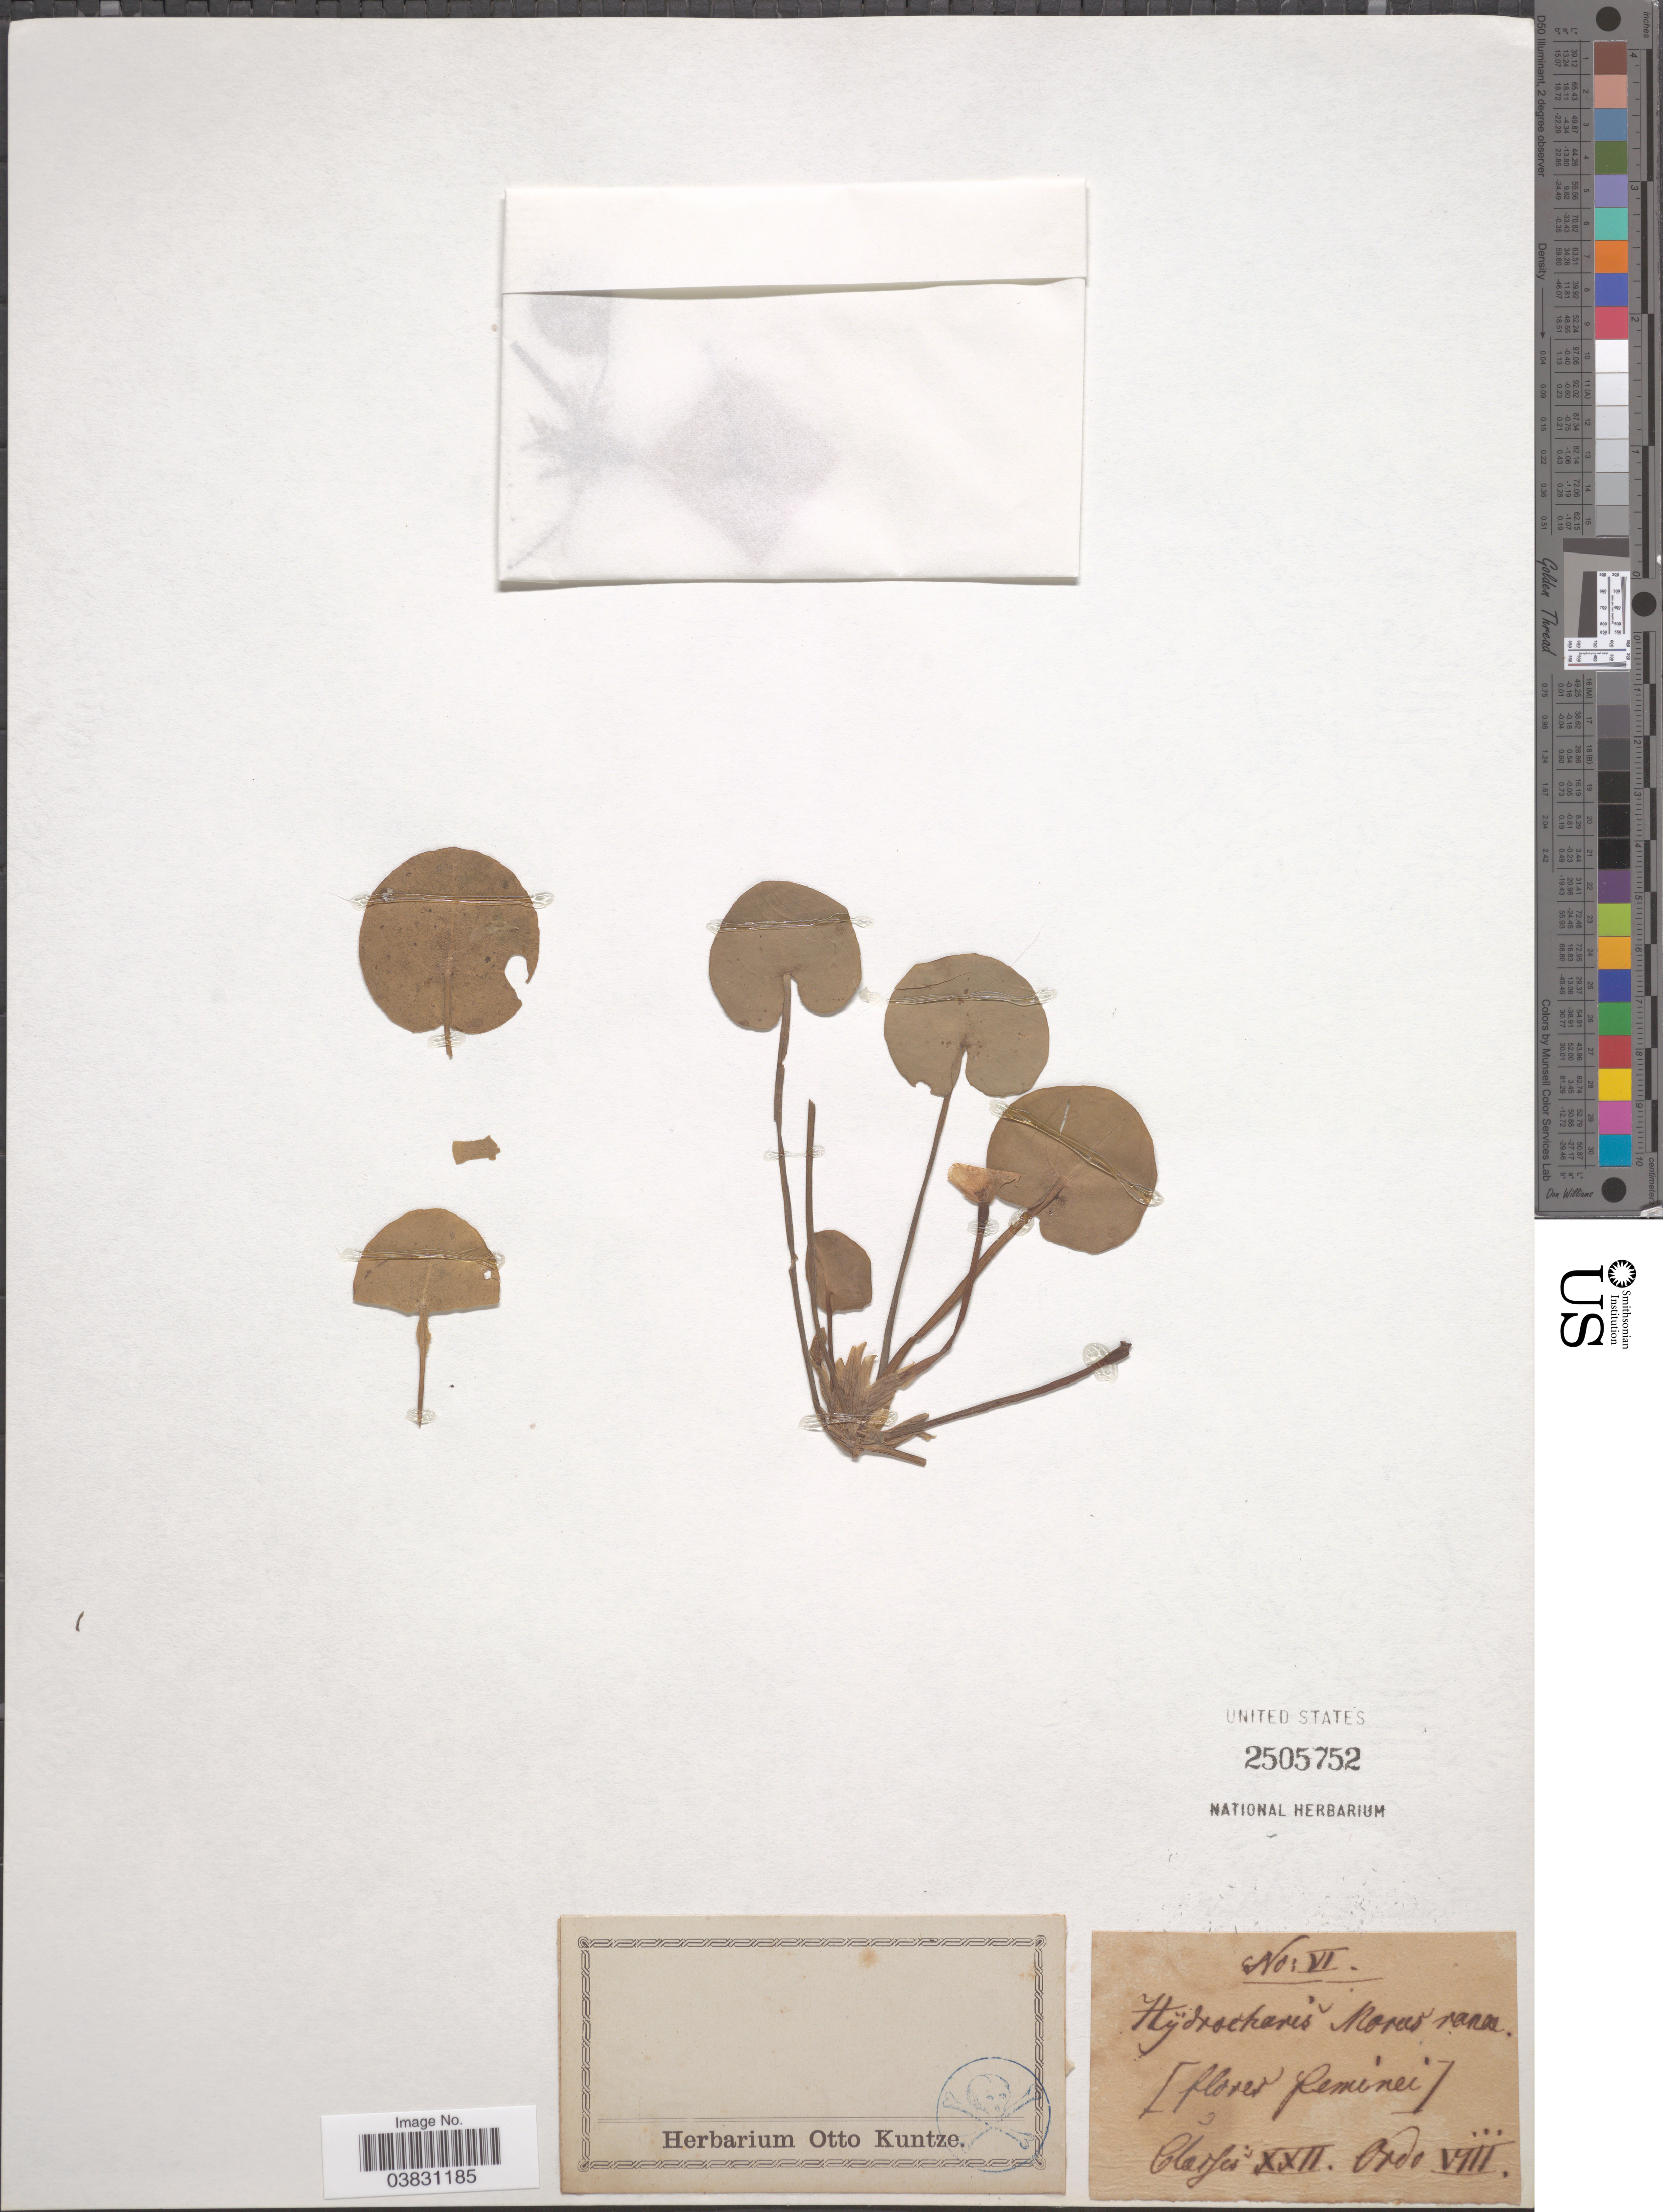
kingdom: Plantae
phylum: Tracheophyta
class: Liliopsida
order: Alismatales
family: Hydrocharitaceae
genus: Hydrocharis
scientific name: Hydrocharis morsus-ranae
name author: L.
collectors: ex herb. Otto Kuntze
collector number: VI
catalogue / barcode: US 2505752